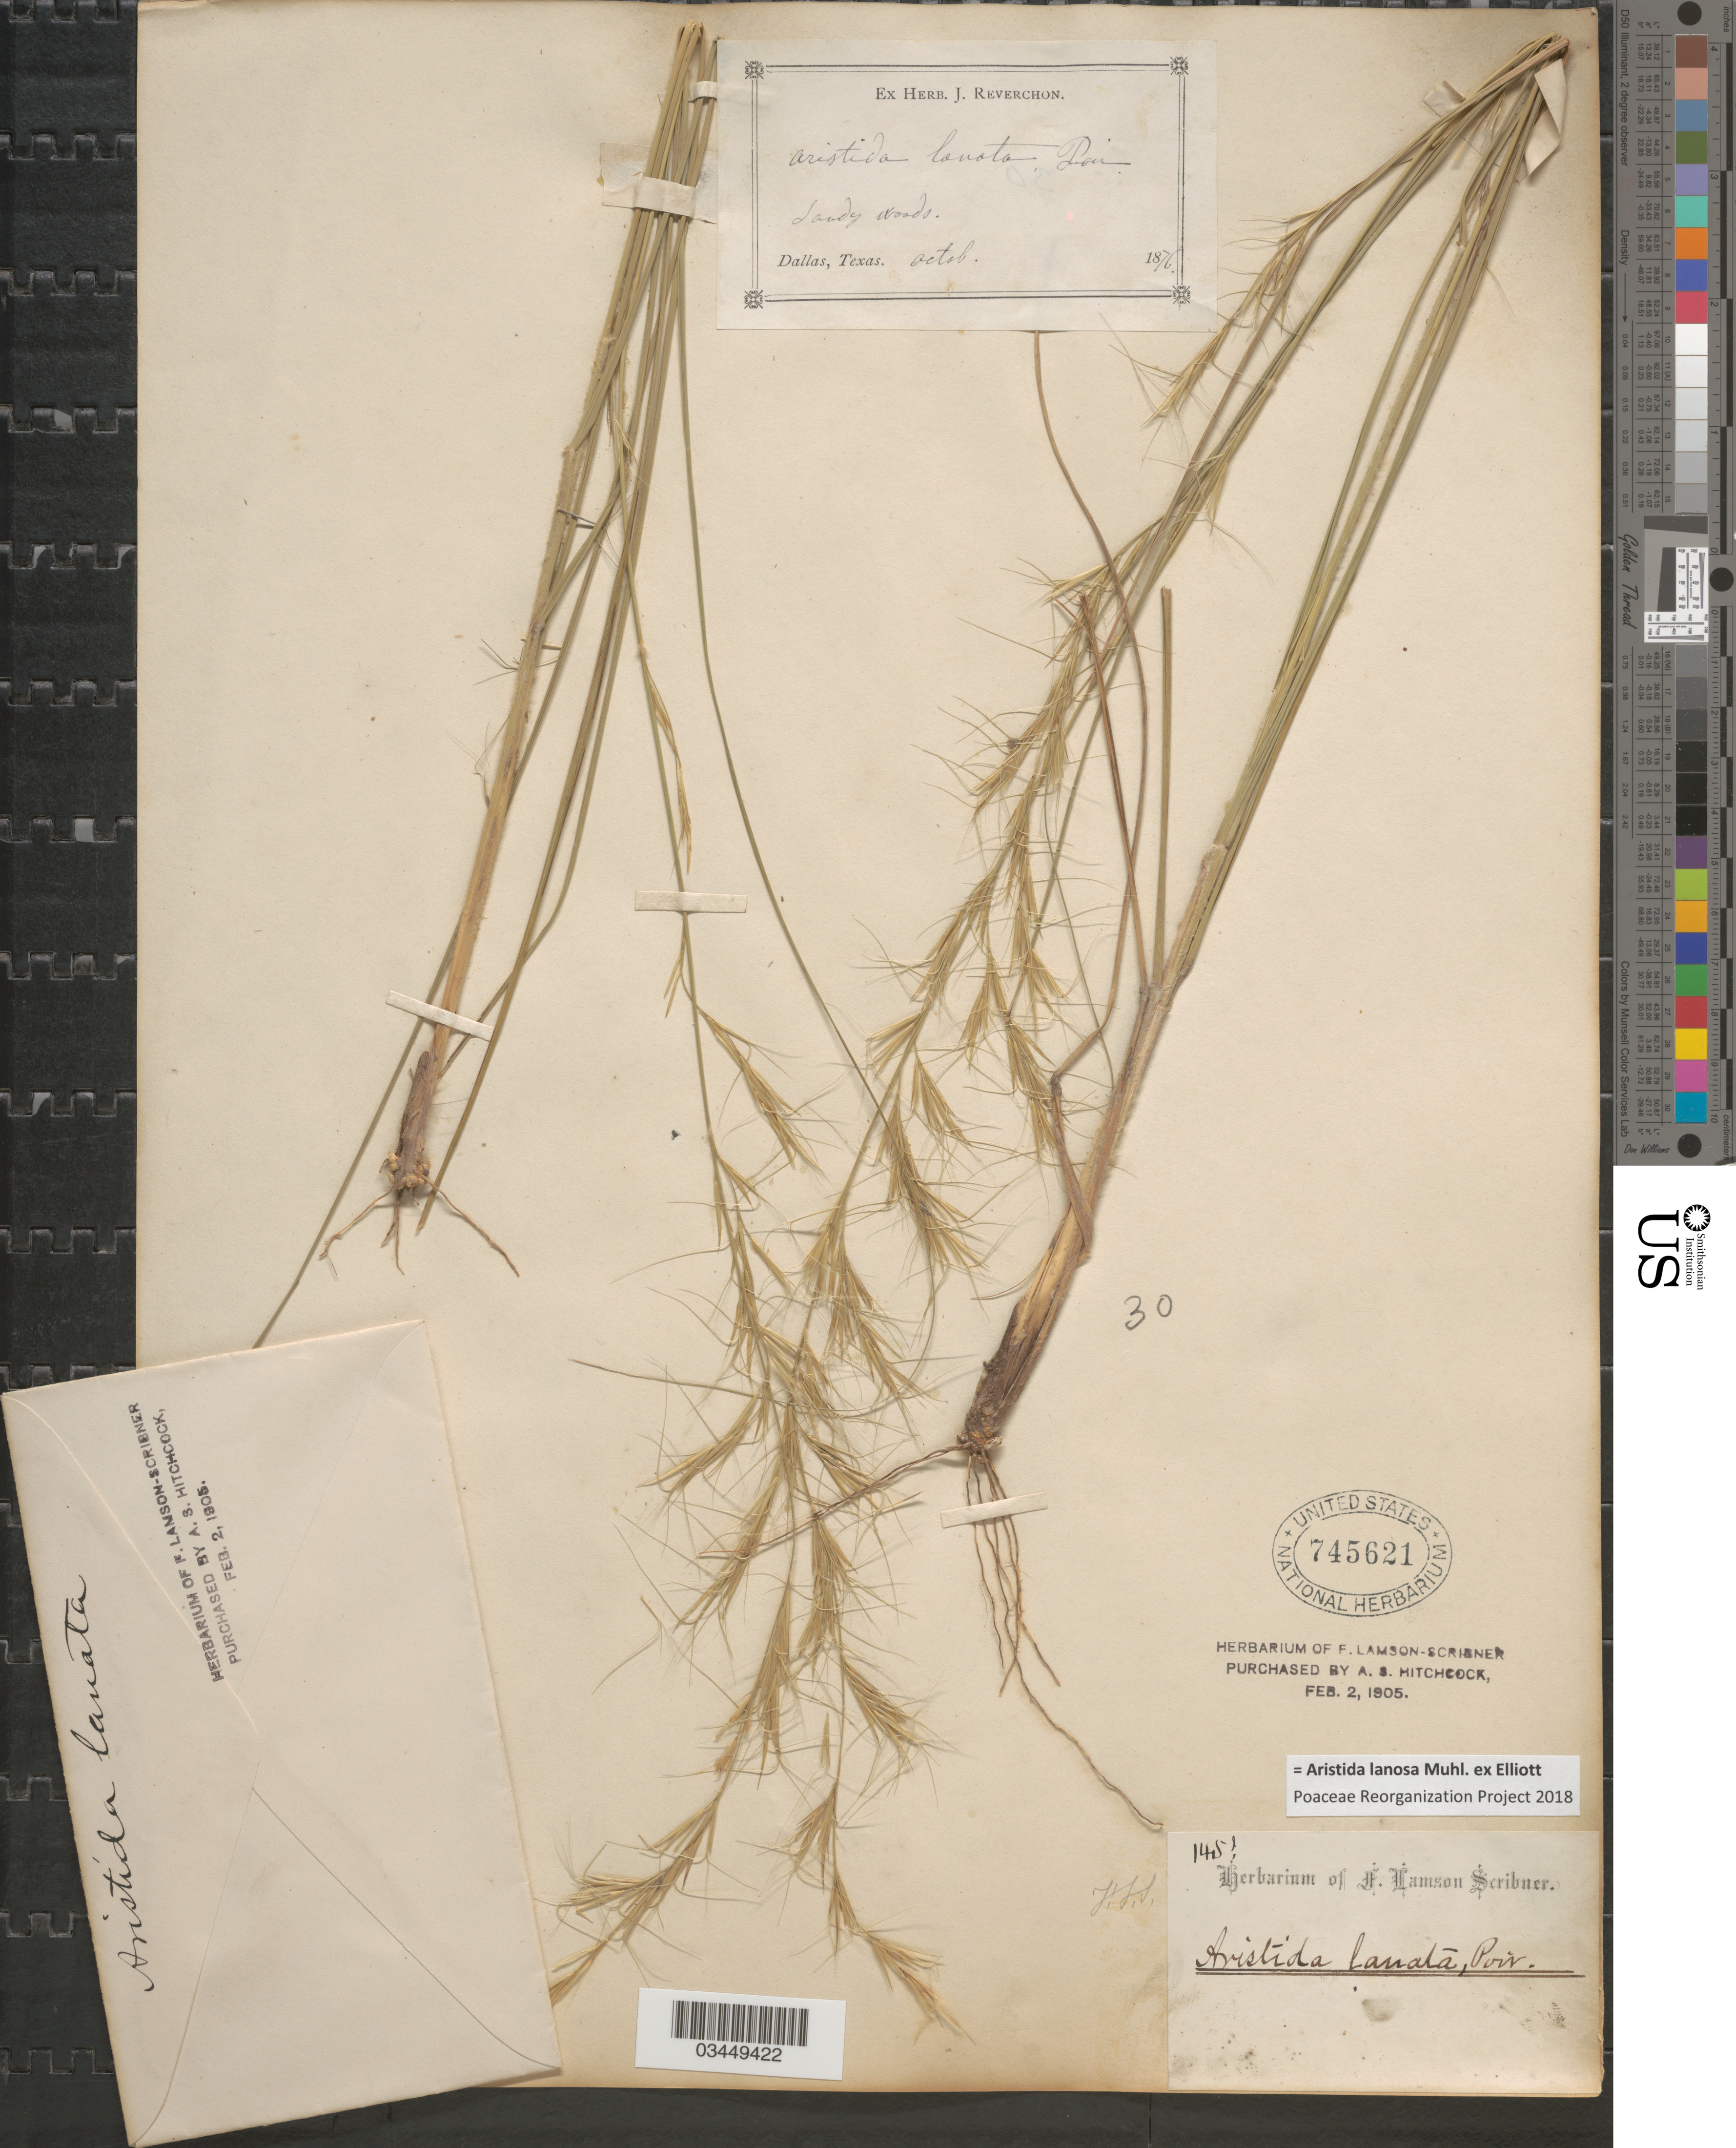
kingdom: Plantae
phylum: Tracheophyta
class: Liliopsida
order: Poales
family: Poaceae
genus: Aristida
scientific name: Aristida lanosa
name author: Muhl.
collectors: ex herb. J. Reverchon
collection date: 1876-10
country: United States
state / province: Texas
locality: Sandy woods. Dallas.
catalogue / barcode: US 745621